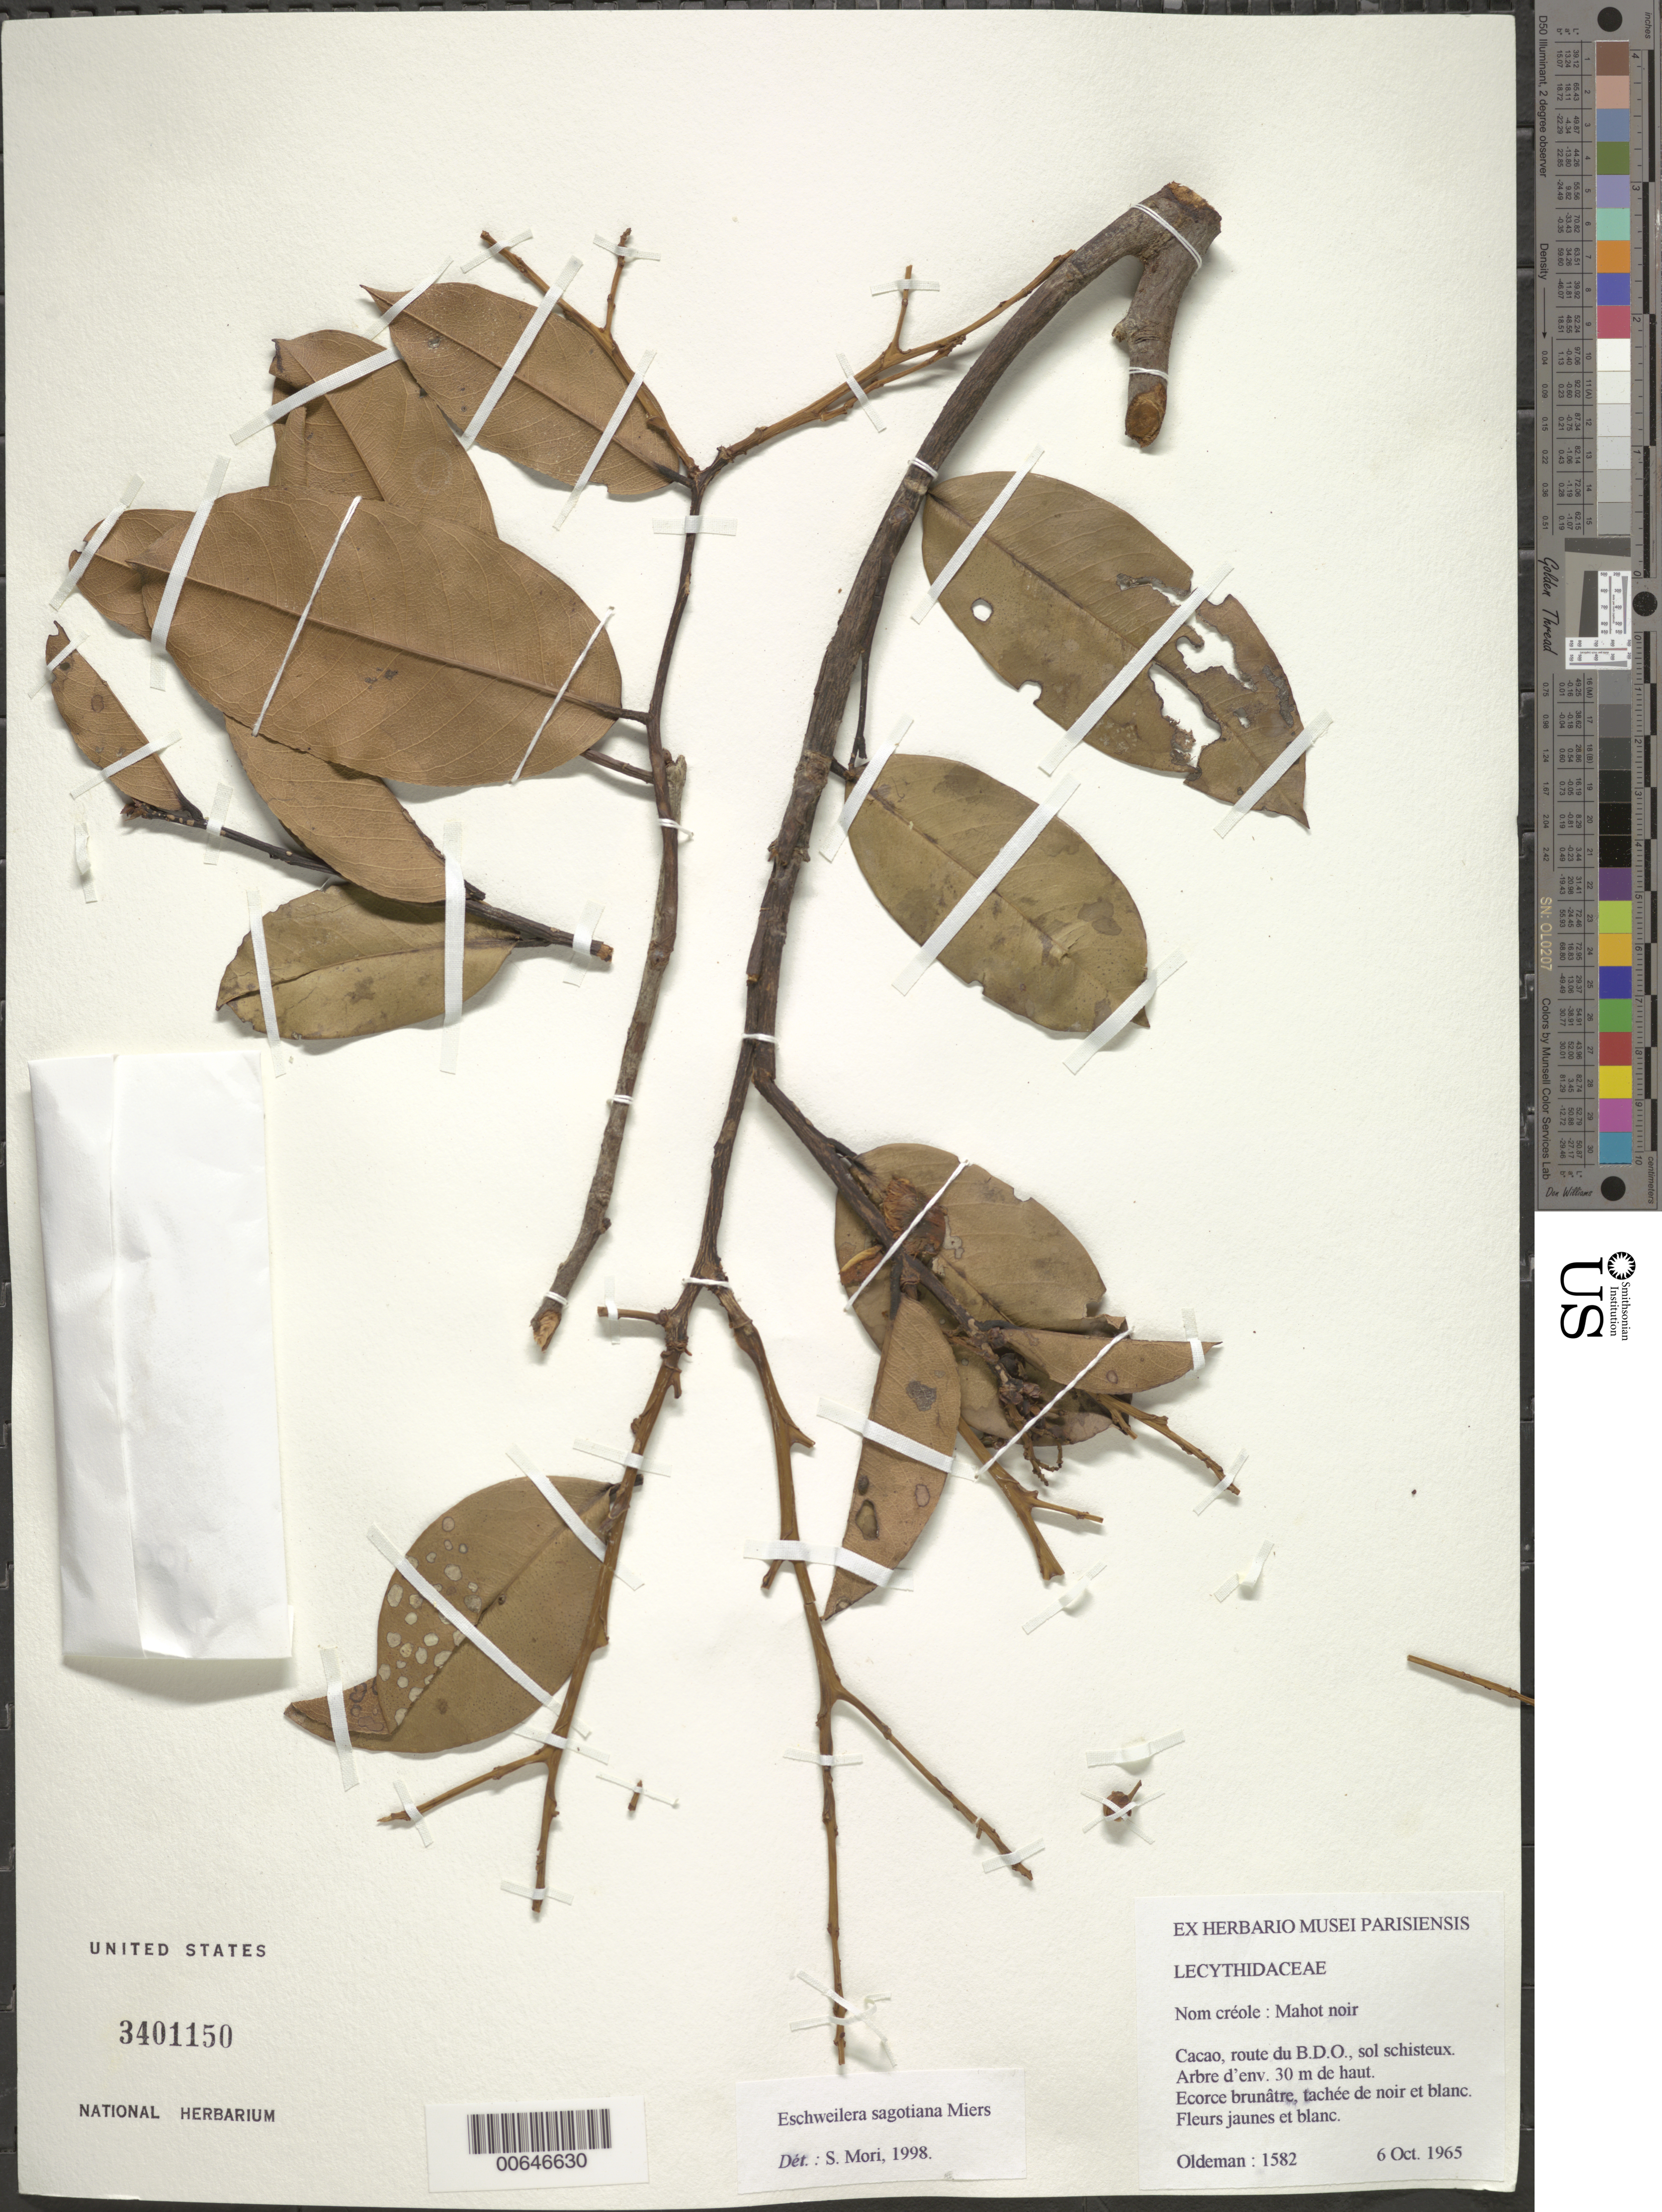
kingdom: Plantae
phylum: Tracheophyta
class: Magnoliopsida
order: Ericales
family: Lecythidaceae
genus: Eschweilera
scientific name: Eschweilera sagotiana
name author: Miers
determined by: Mori, Scott A.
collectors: R. Oldeman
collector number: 1582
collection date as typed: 6-Oct-65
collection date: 1965-10-06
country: French Guiana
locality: Cacao, route du B.D.O.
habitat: Sol schisteux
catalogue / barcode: US 3401150